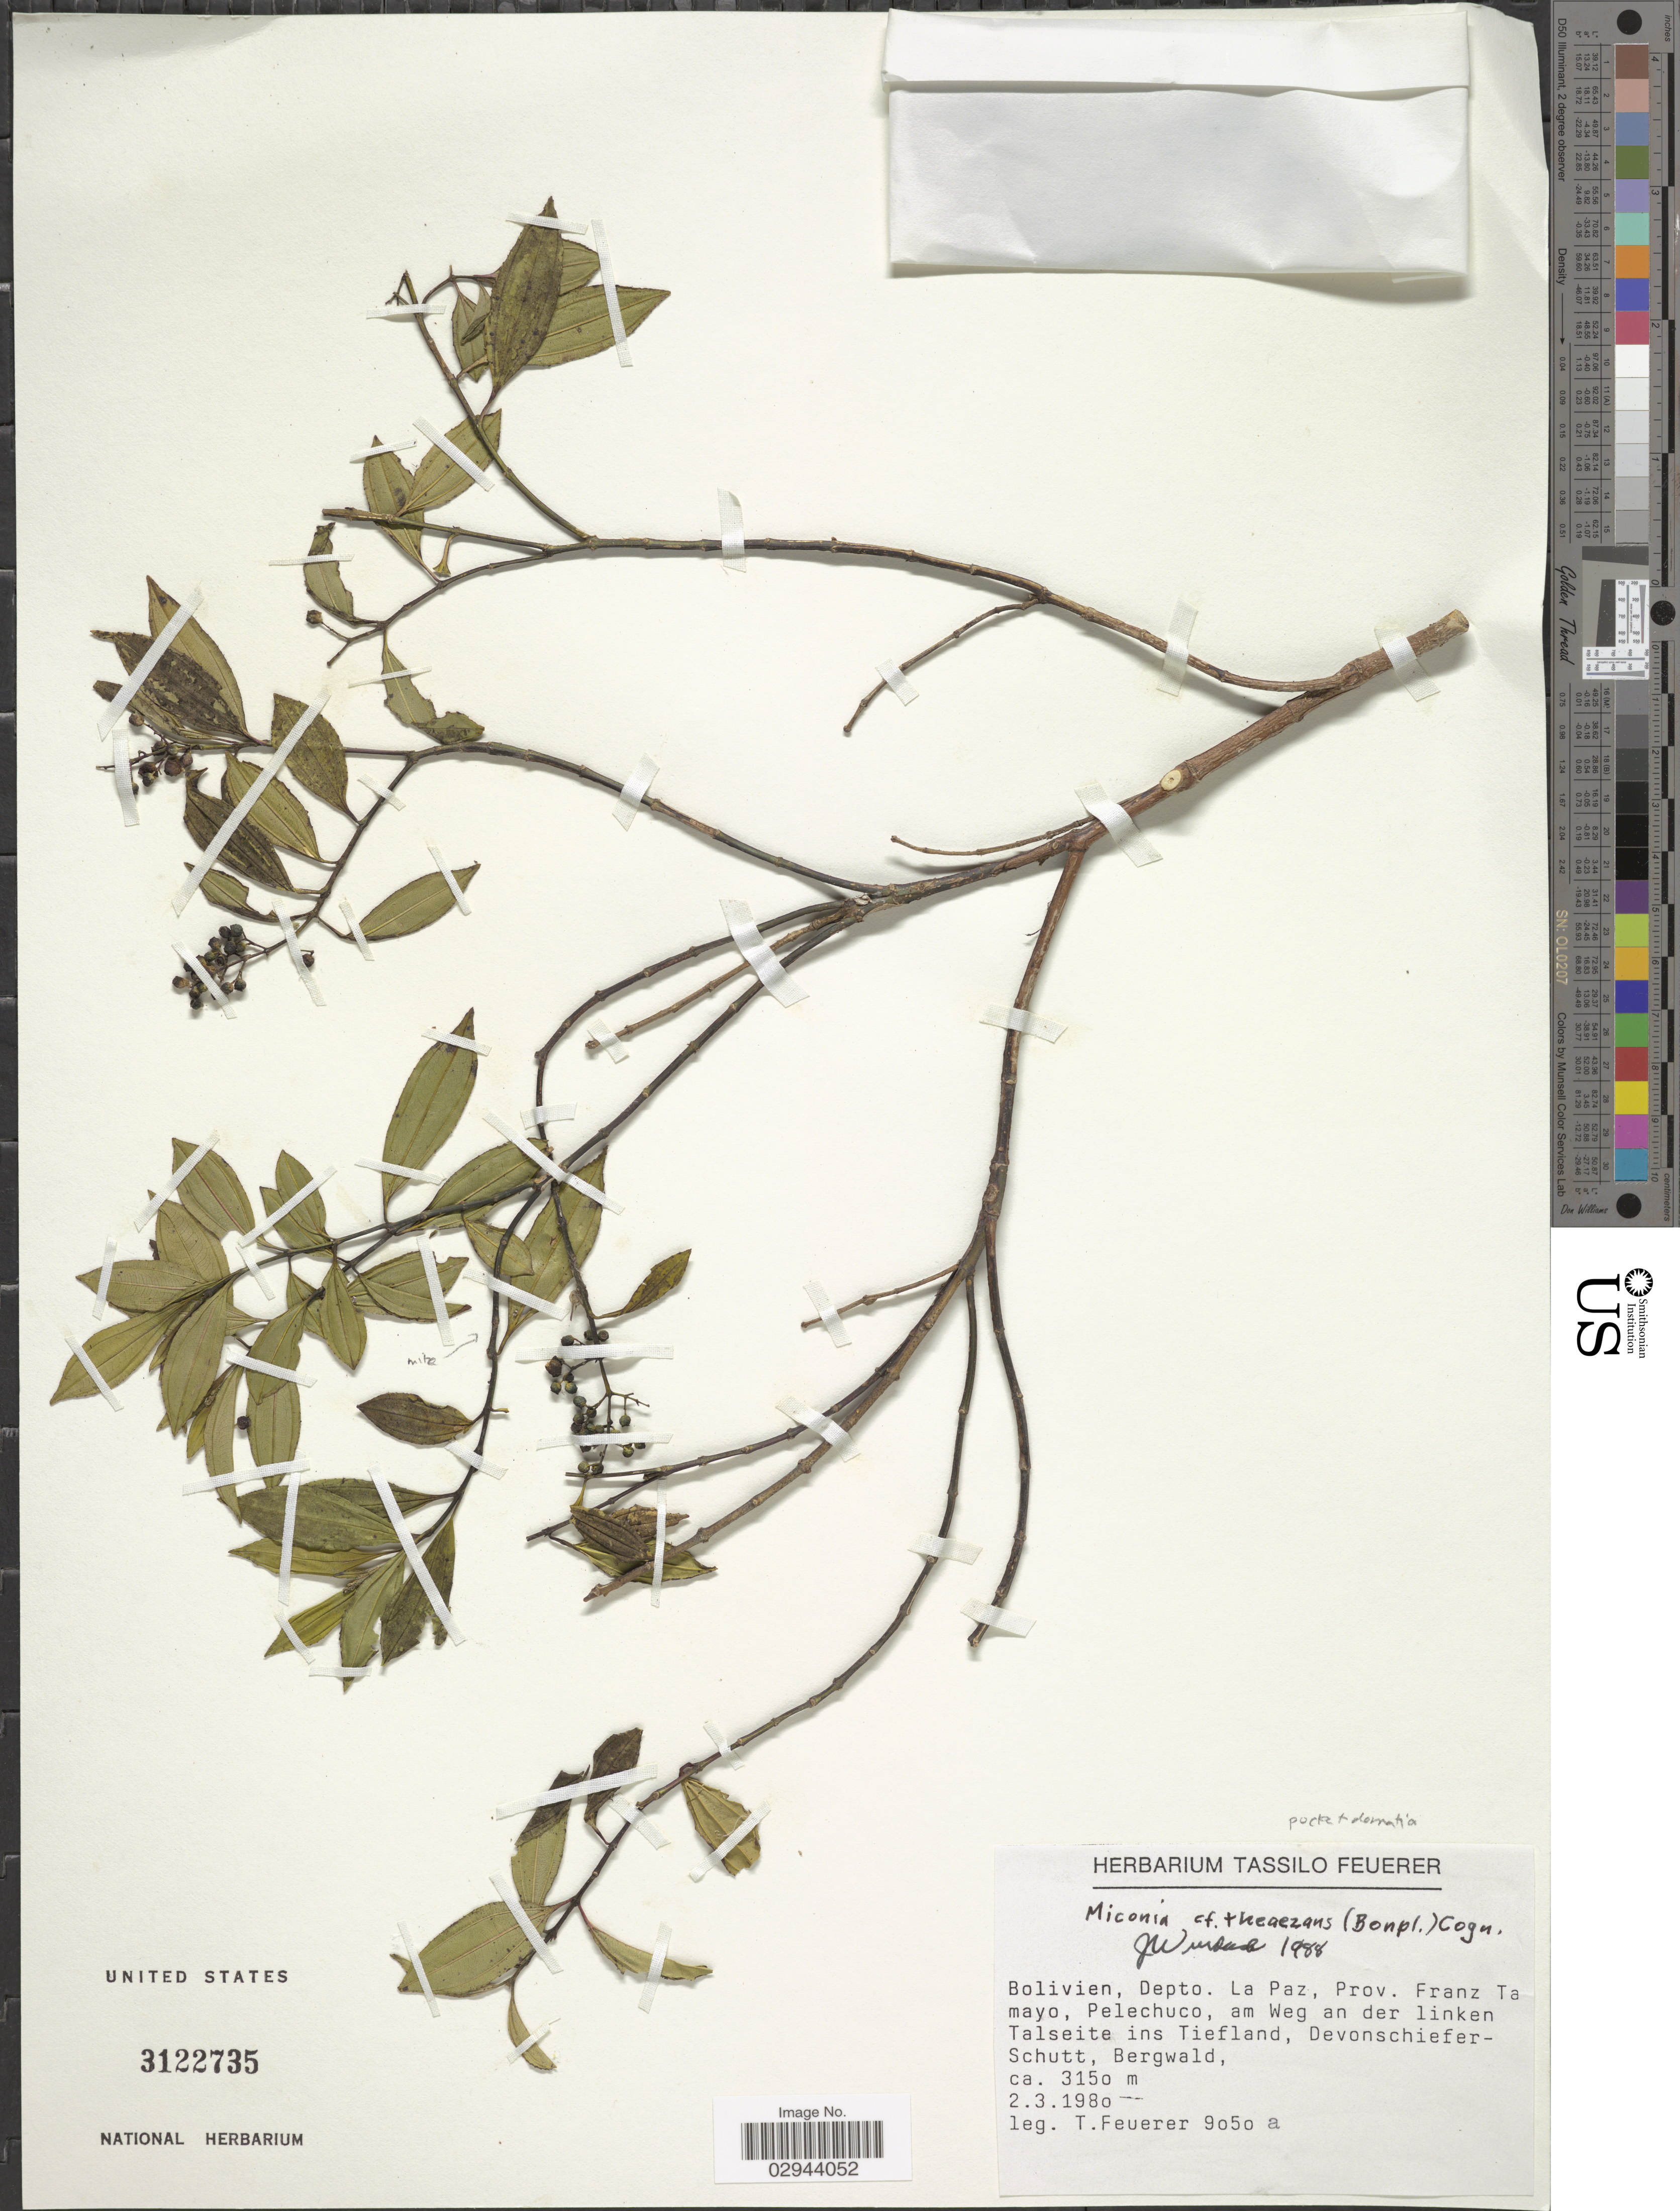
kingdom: Plantae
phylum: Tracheophyta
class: Magnoliopsida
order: Myrtales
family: Melastomataceae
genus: Miconia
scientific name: Miconia theizans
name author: (Bonpl.) Cogn.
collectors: T. Feverer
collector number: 9050a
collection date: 1980-03-02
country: Bolivia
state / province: La Paz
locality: Depto. La Paz, Prov. Franz Ta mayo, Pelechuco, am Weg an der linken Talseite ins Tiefland, Devonschiefer-Schutt, Bergwald.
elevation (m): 3150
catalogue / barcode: US 3122735